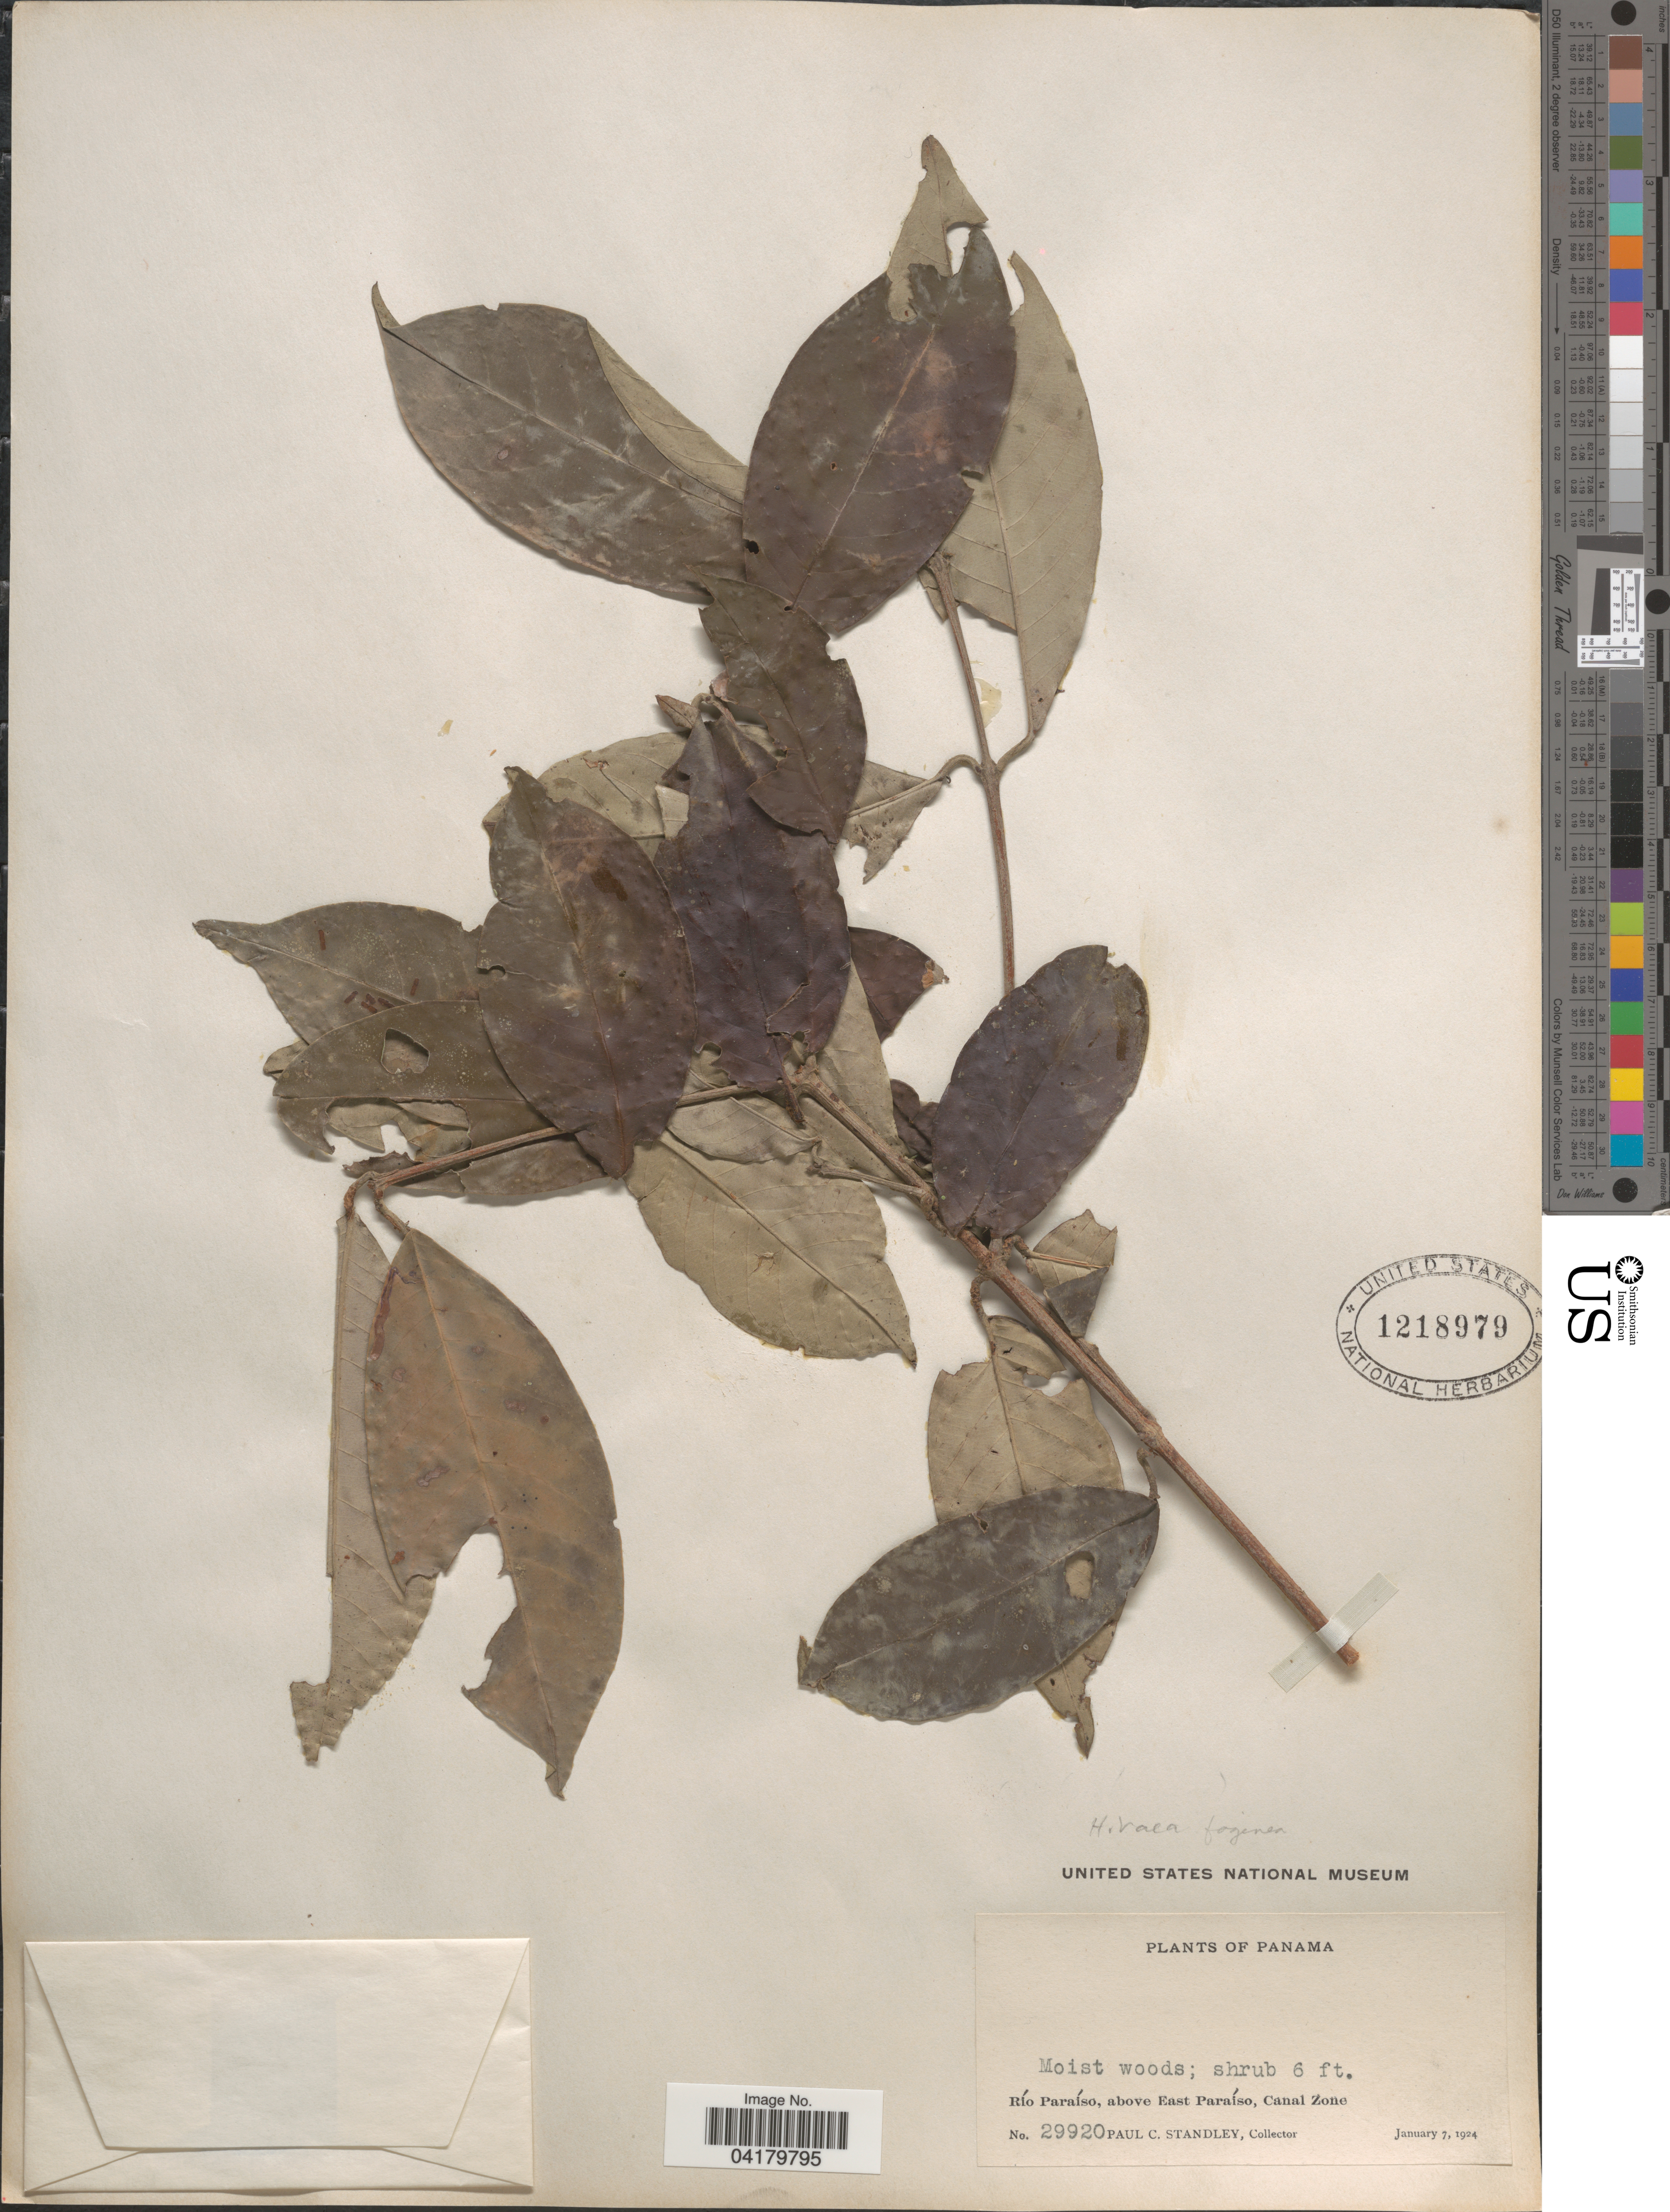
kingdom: Plantae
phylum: Tracheophyta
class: Magnoliopsida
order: Malpighiales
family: Malpighiaceae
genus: Hiraea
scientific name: Hiraea faginea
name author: (Sw.) Nied.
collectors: P. C. Standley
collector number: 29920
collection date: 1924-01-07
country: Panama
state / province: Colón / Panamá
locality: Río Paraíso, above East Paraíso, Canal Zone.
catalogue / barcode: US 1218979